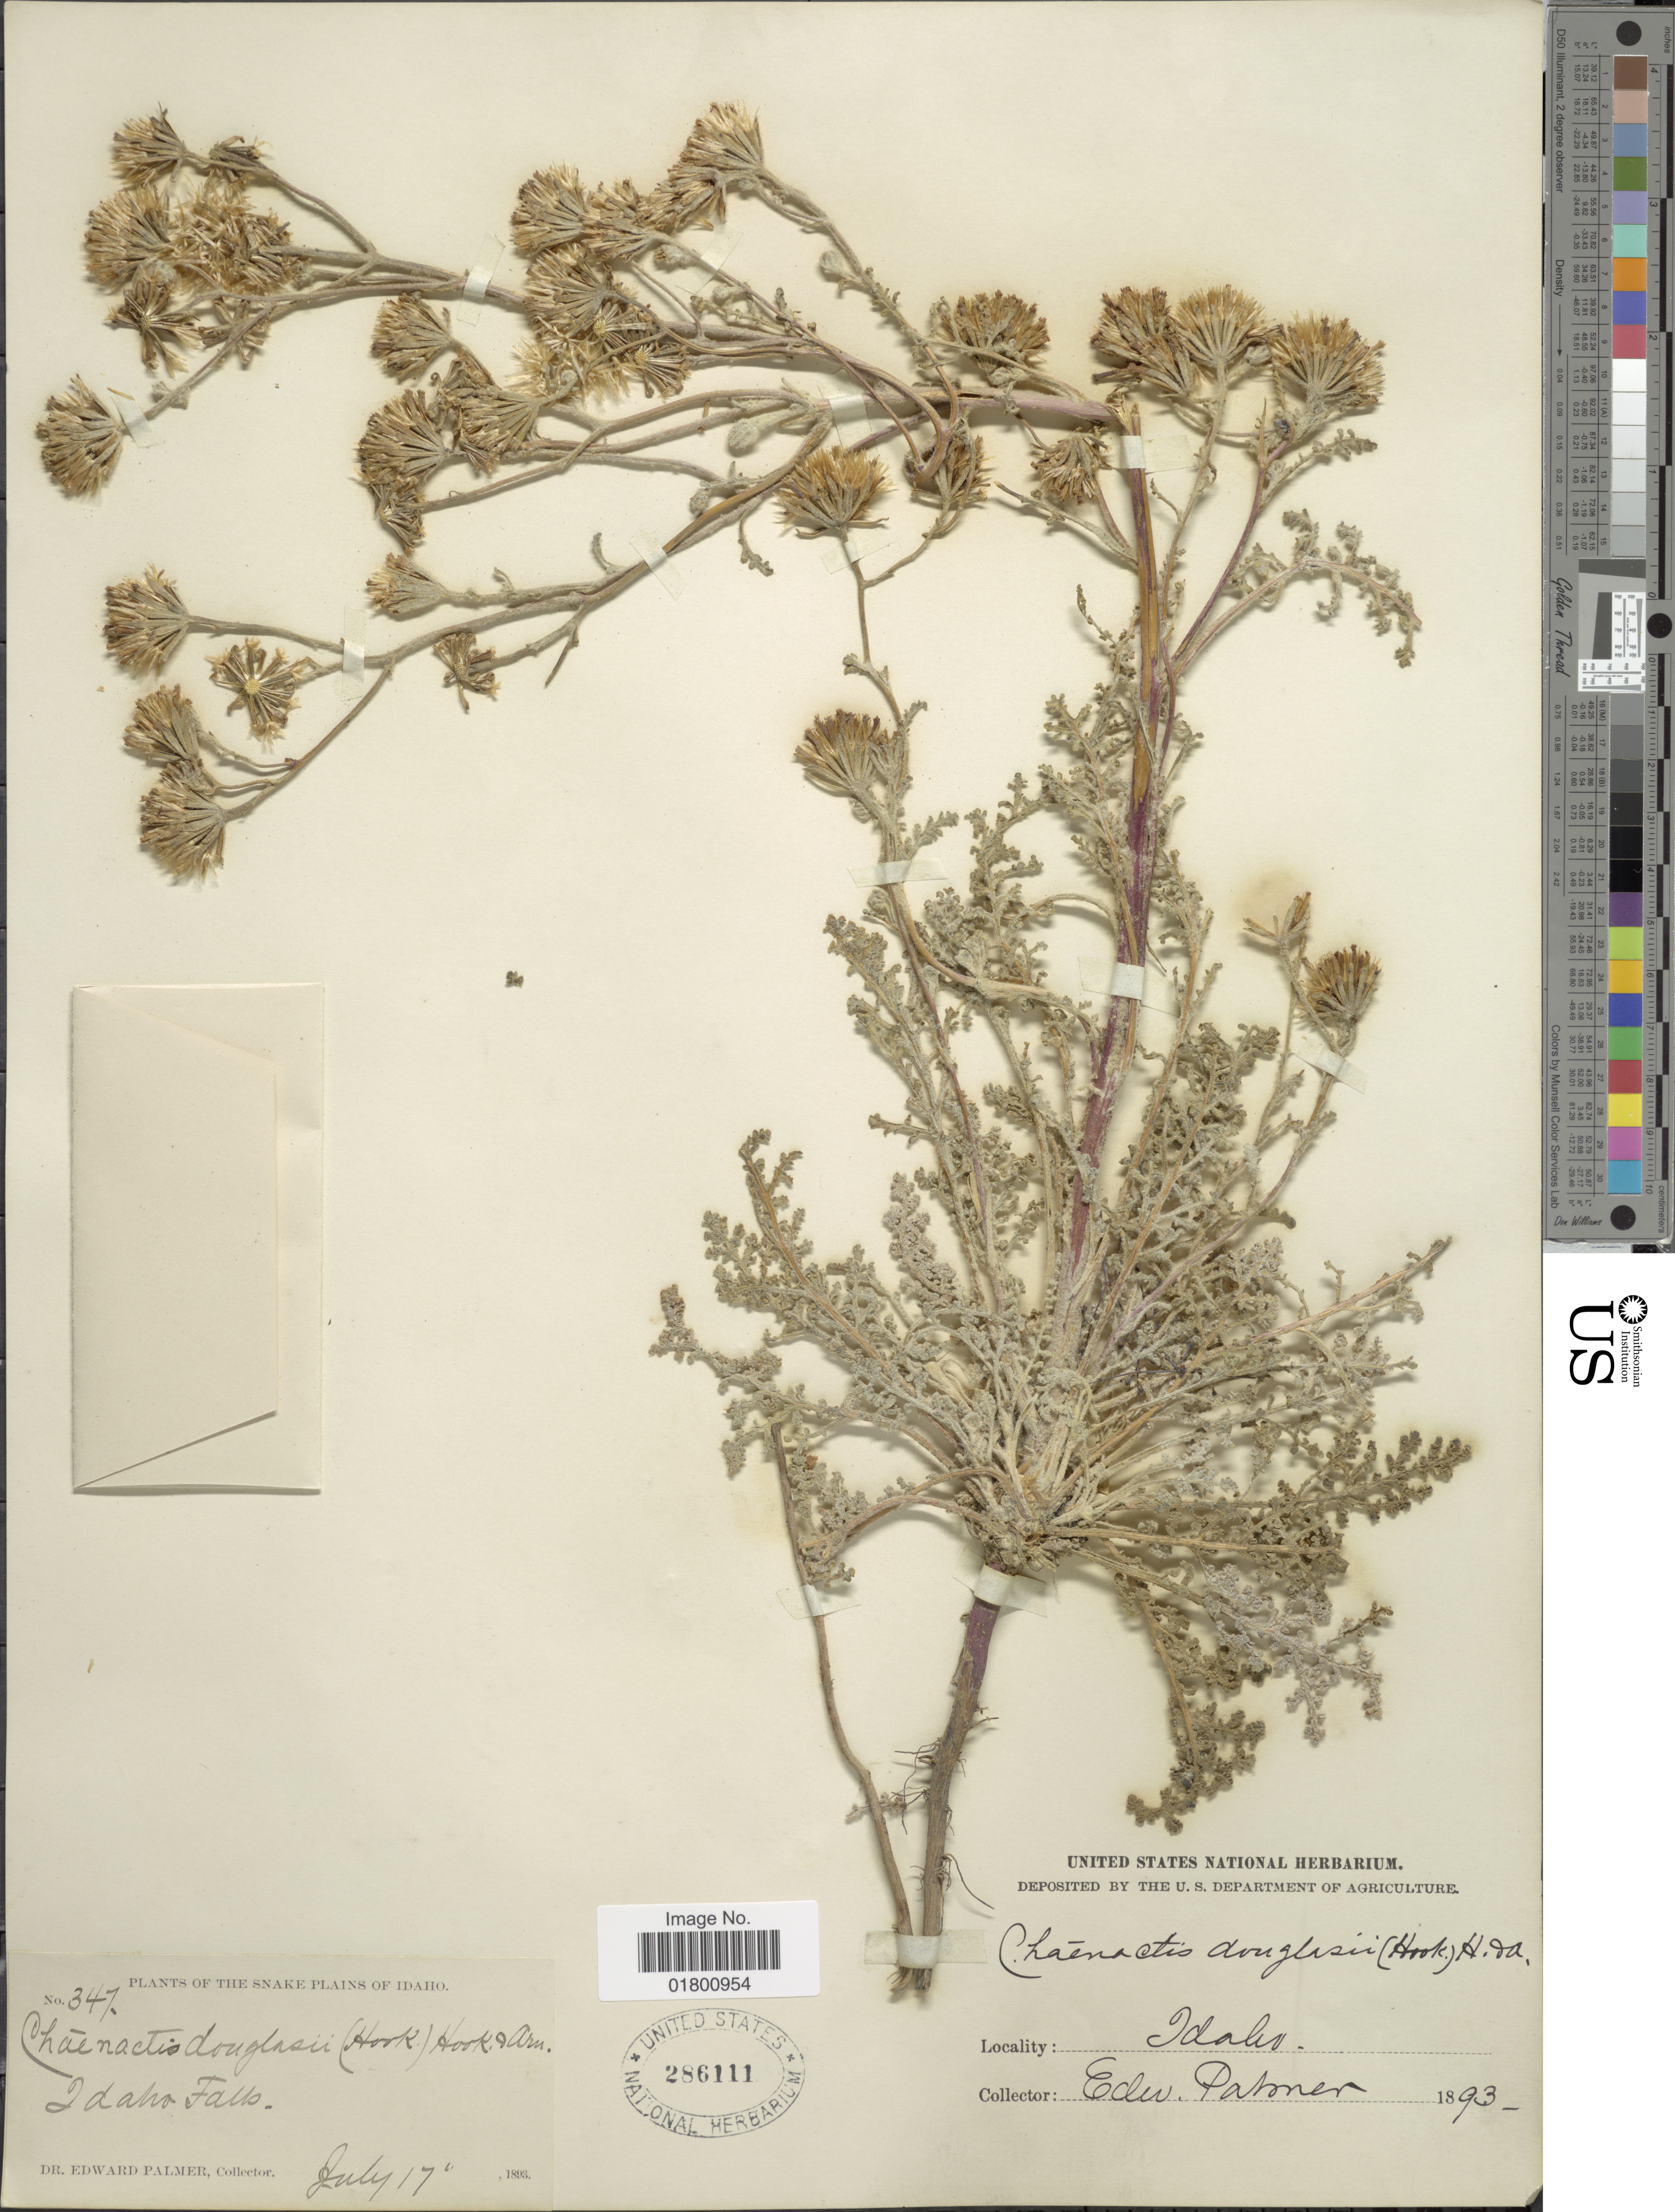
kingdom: Plantae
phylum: Tracheophyta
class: Magnoliopsida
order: Asterales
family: Asteraceae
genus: Chaenactis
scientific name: Chaenactis douglasii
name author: Hook. & Arn.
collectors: E. Palmer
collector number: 347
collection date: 1893-07-17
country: United States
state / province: Idaho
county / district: Bonneville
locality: Idaho Falls, Snake Plains of Idaho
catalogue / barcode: US 286111